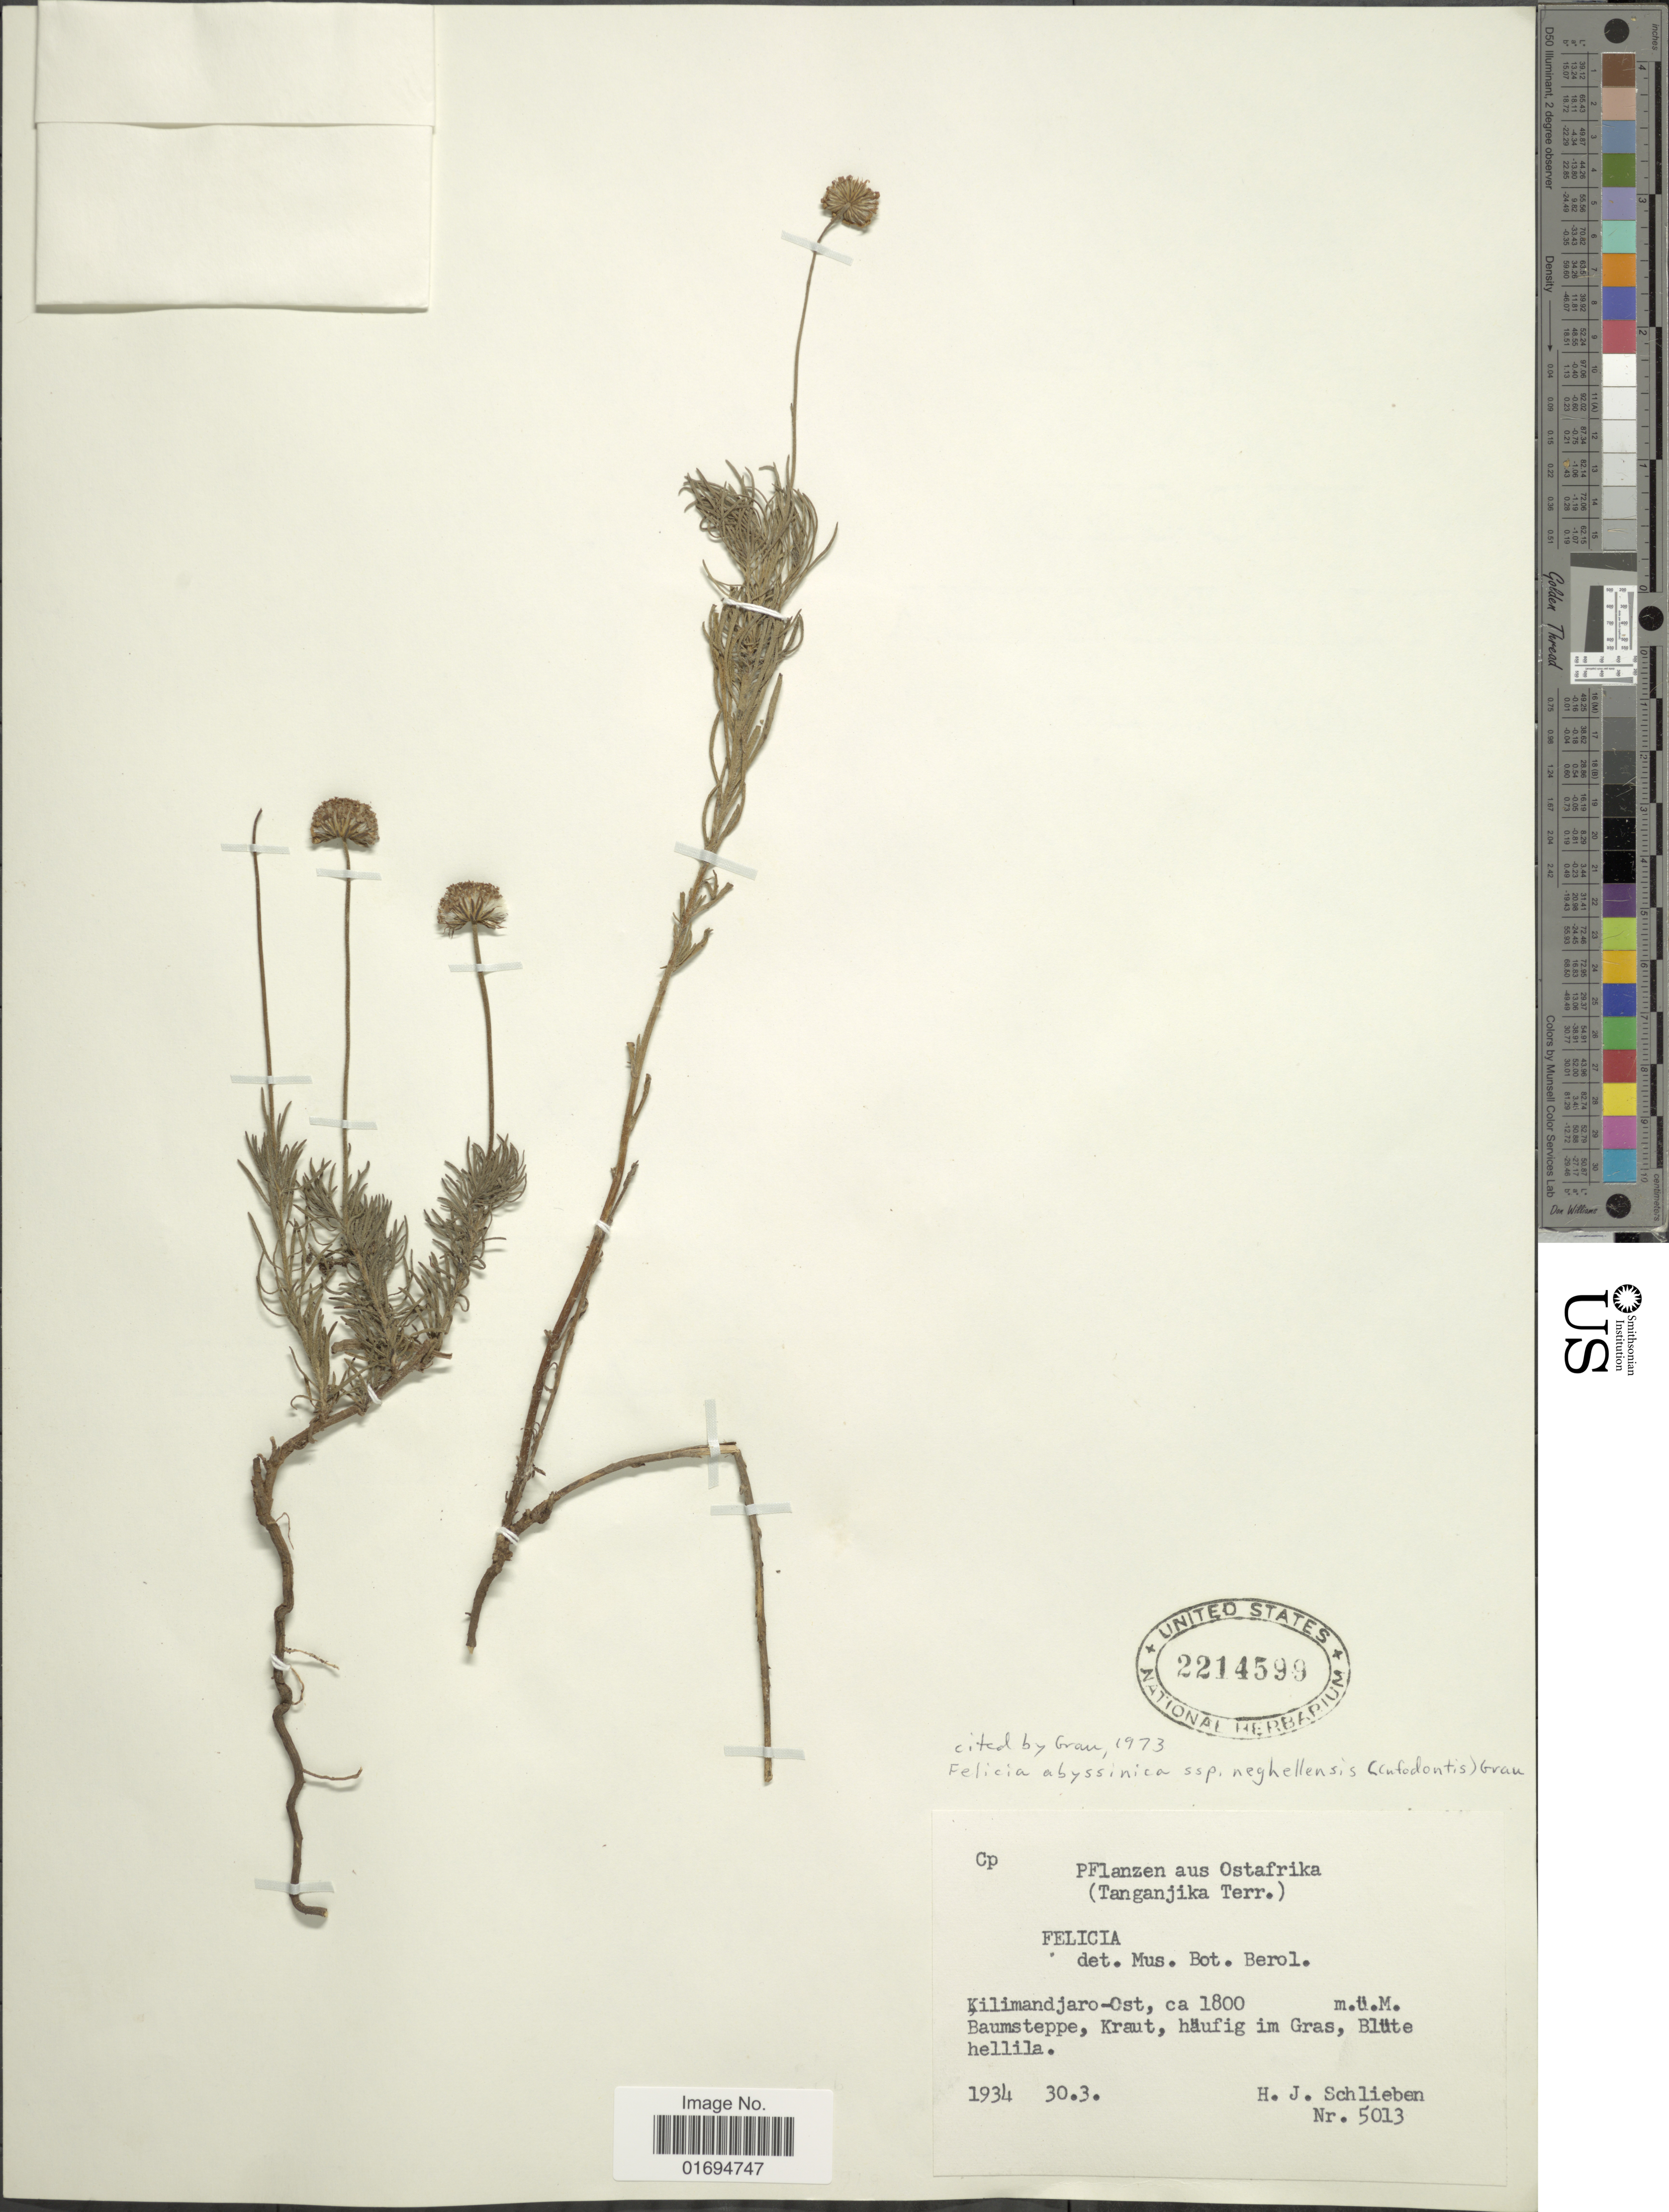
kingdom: Plantae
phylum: Tracheophyta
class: Magnoliopsida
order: Asterales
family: Asteraceae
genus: Felicia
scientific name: Felicia abyssinia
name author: Sch. Bip. ex A. Rich.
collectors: H. J. Schlieben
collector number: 5013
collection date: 1934-03-30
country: Tanzania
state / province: Kilimanjaro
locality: Aus Ostafrika, (Tanganjika Terr.), Kilimandjaro-Ost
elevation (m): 1800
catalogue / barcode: US 2214599